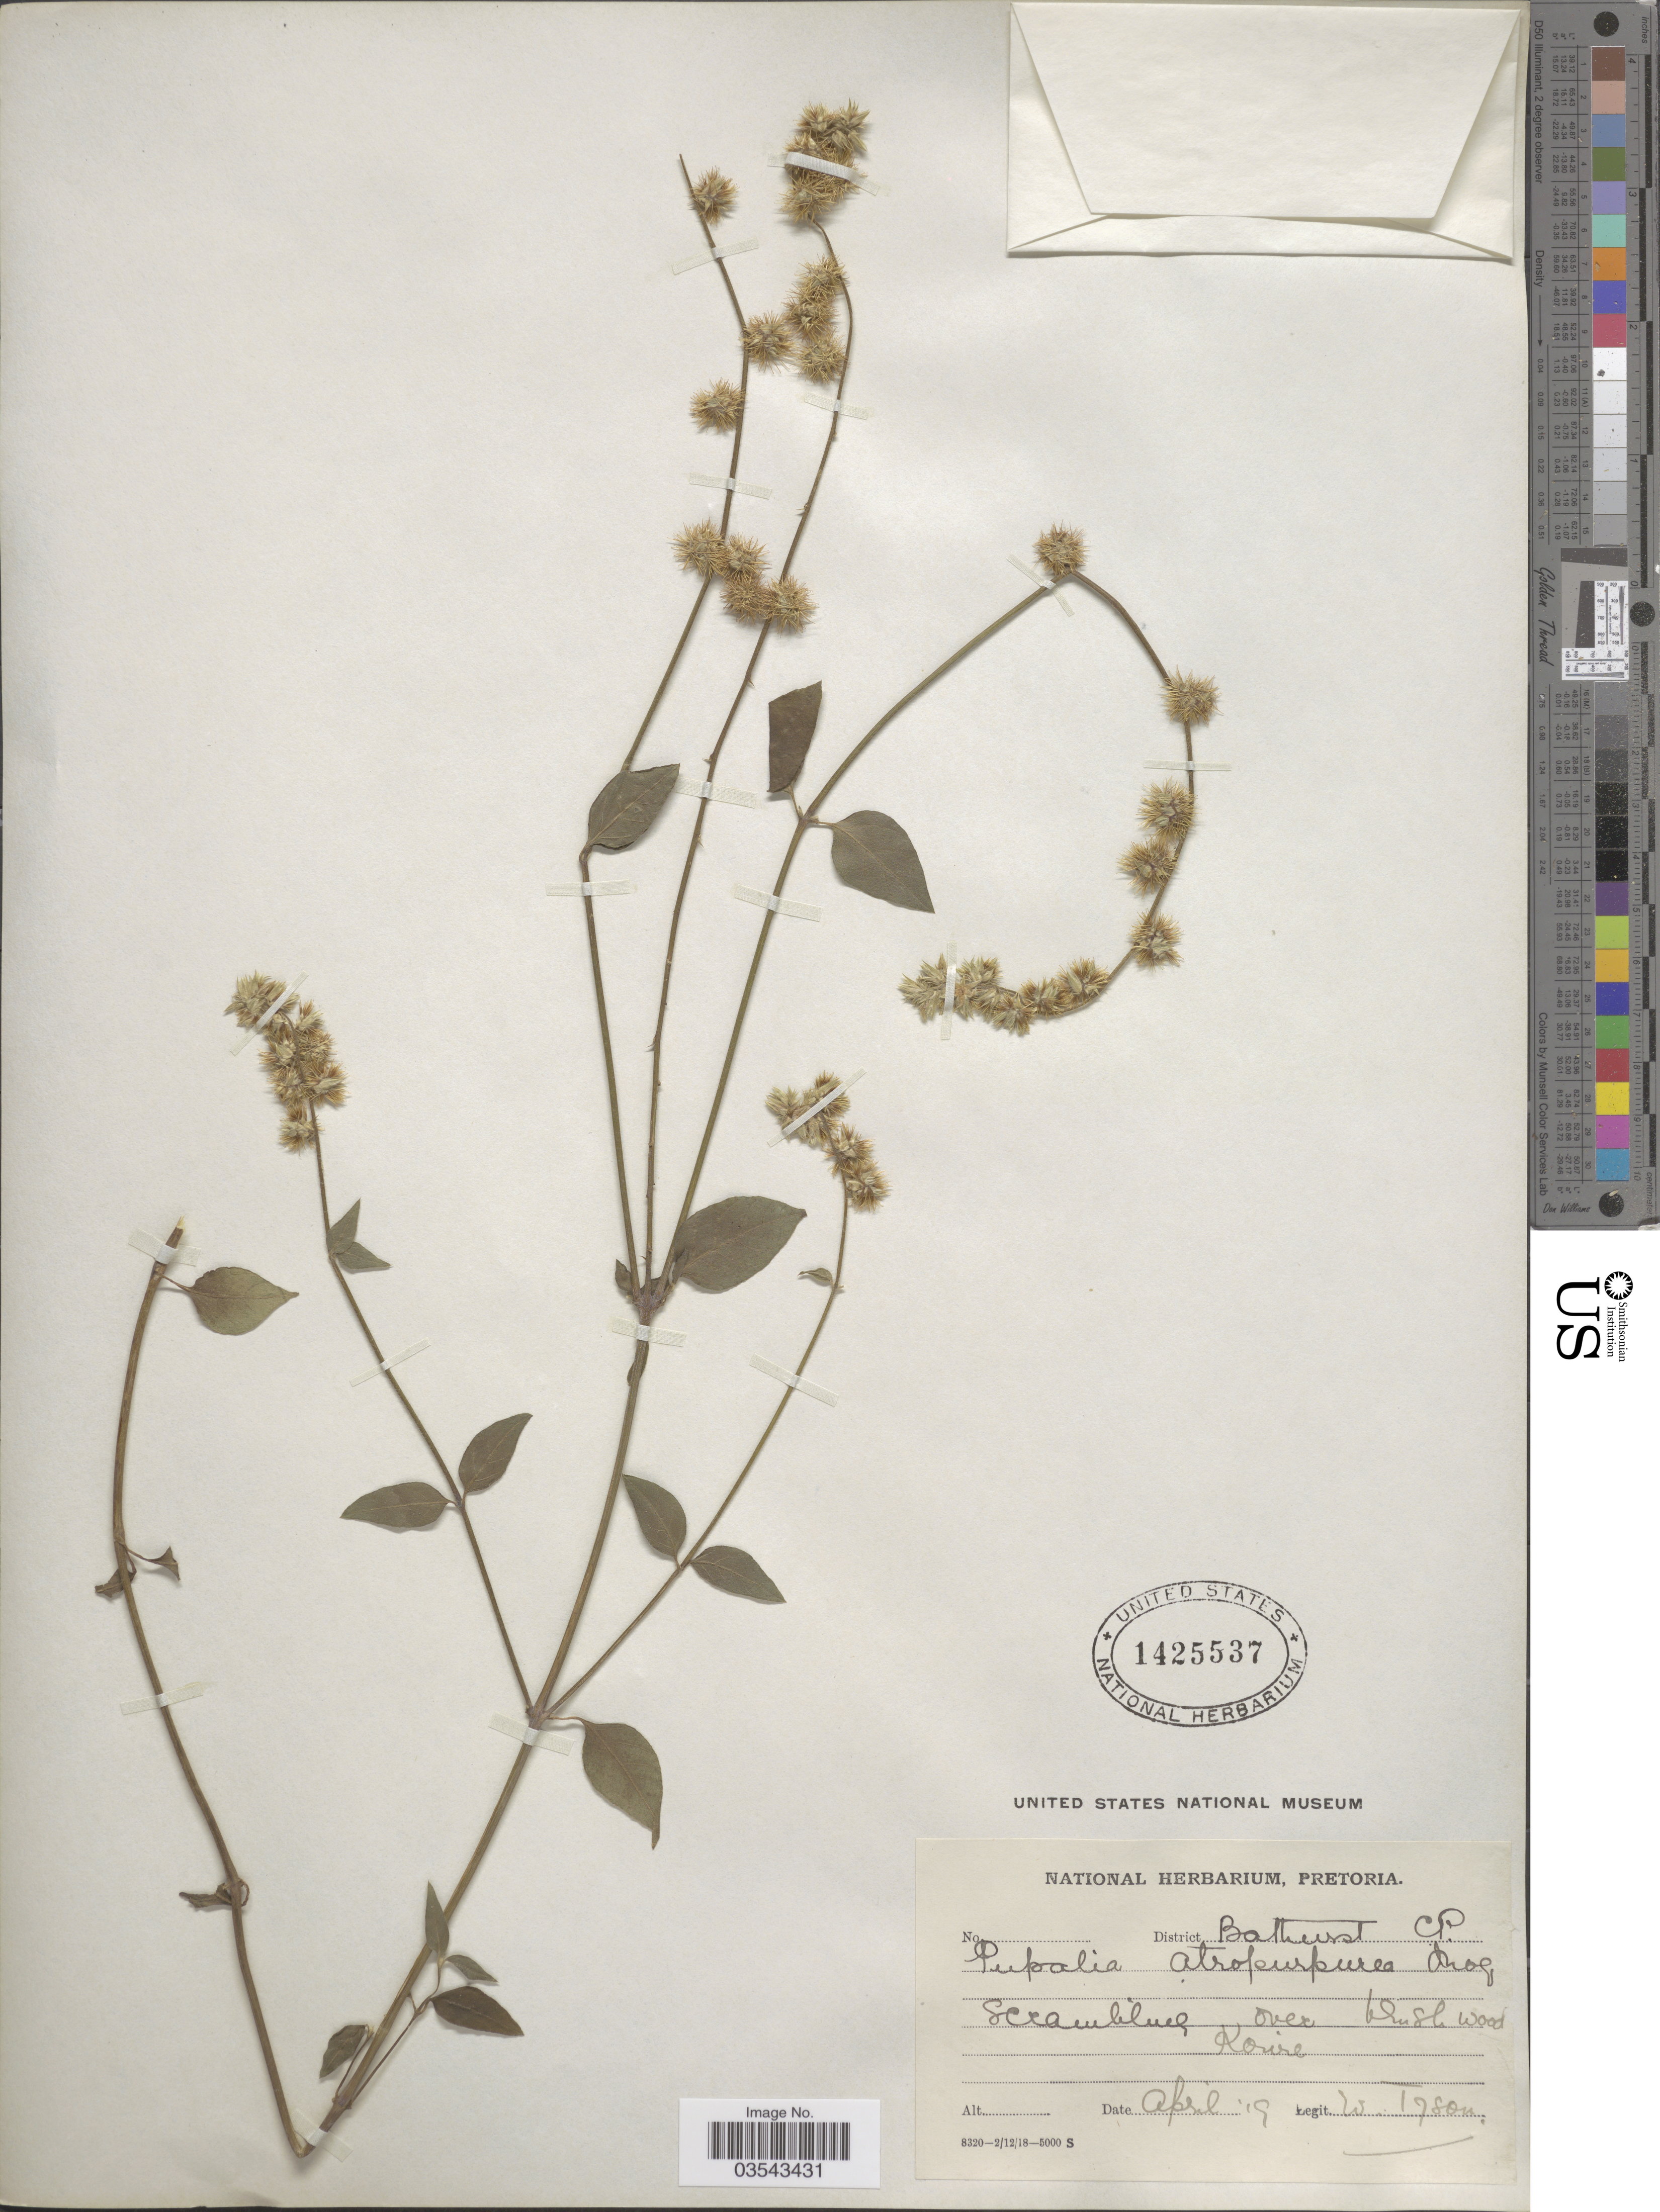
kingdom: Plantae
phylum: Tracheophyta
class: Magnoliopsida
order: Caryophyllales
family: Amaranthaceae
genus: Pupalia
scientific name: Pupalia atropurpurea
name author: (Lam.) Moq.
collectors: W. Tyson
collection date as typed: Transcribed d/m/y: /4/19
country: South Africa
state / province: Eastern Cape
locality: District Bathurst. Kowie.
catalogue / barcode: US 1425537